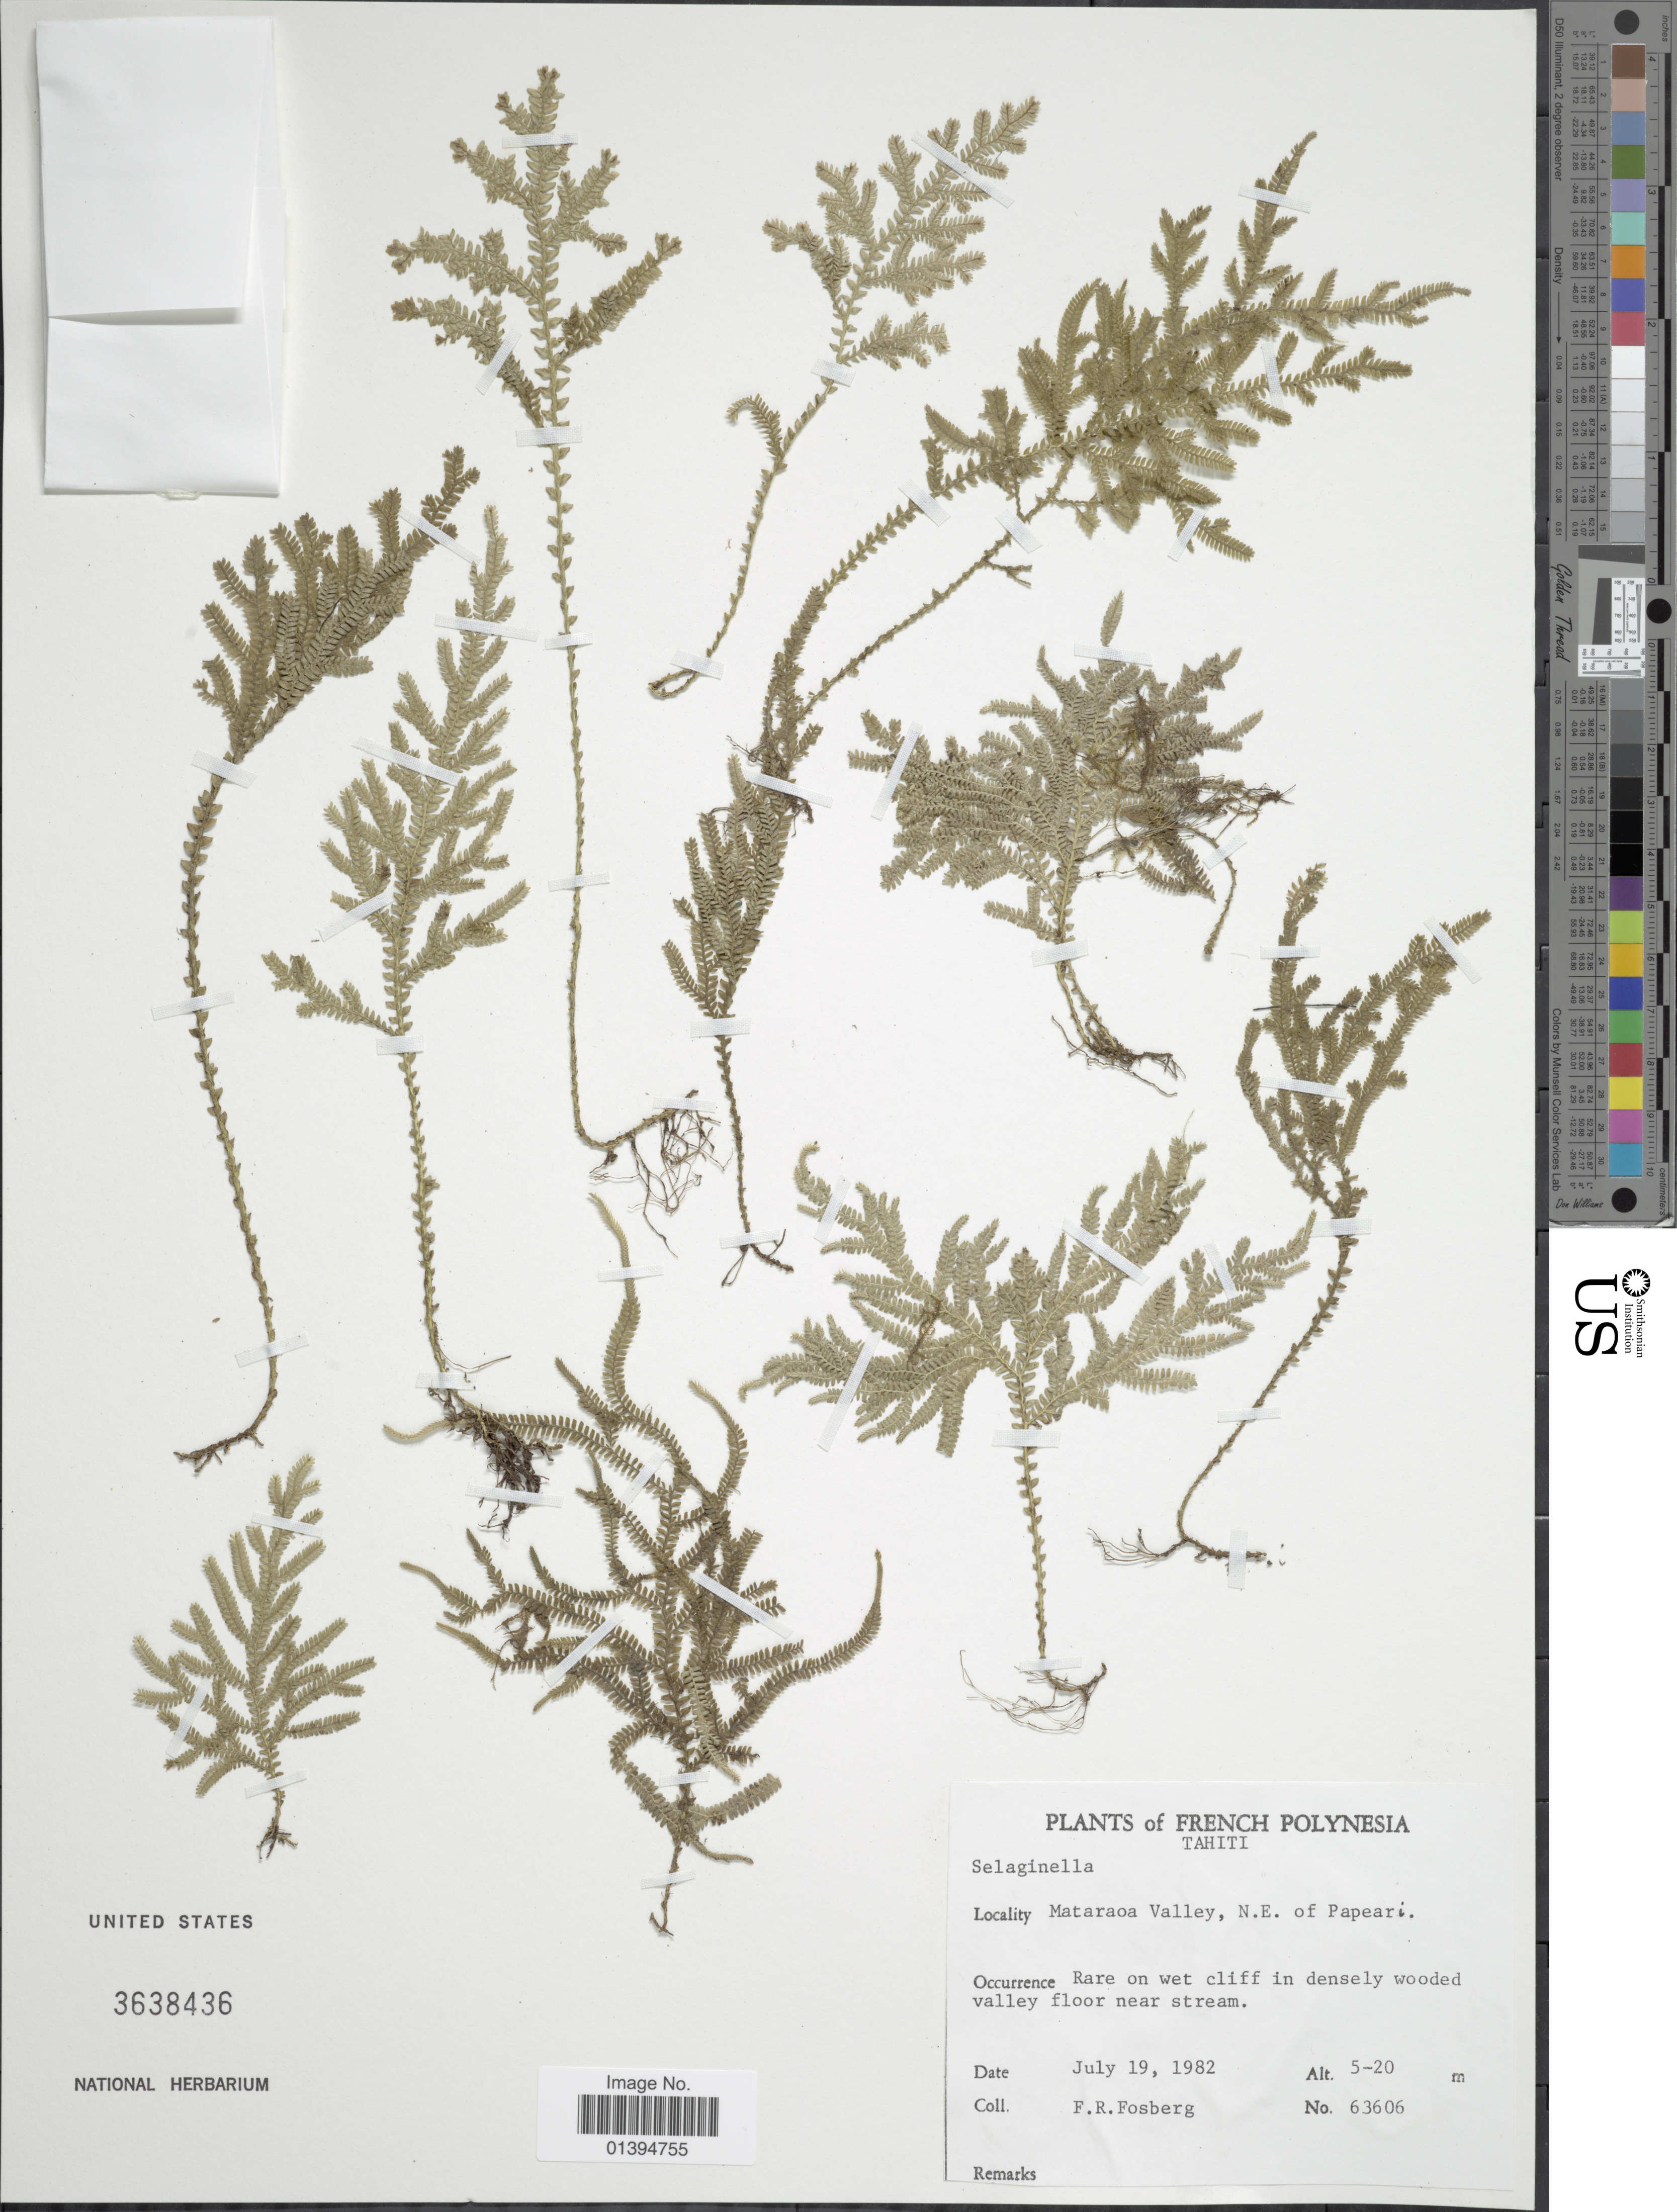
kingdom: Plantae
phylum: Tracheophyta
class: Lycopodiopsida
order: Selaginellales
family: Selaginellaceae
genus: Selaginella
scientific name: Selaginella banksii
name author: Alston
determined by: Florence, J.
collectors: F. R. Fosberg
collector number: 63606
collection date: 1982-07-19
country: French Polynesia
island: Tahiti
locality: Tahiti, Mataraoa Valley, N.E. of Papeari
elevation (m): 5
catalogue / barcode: US 3638436